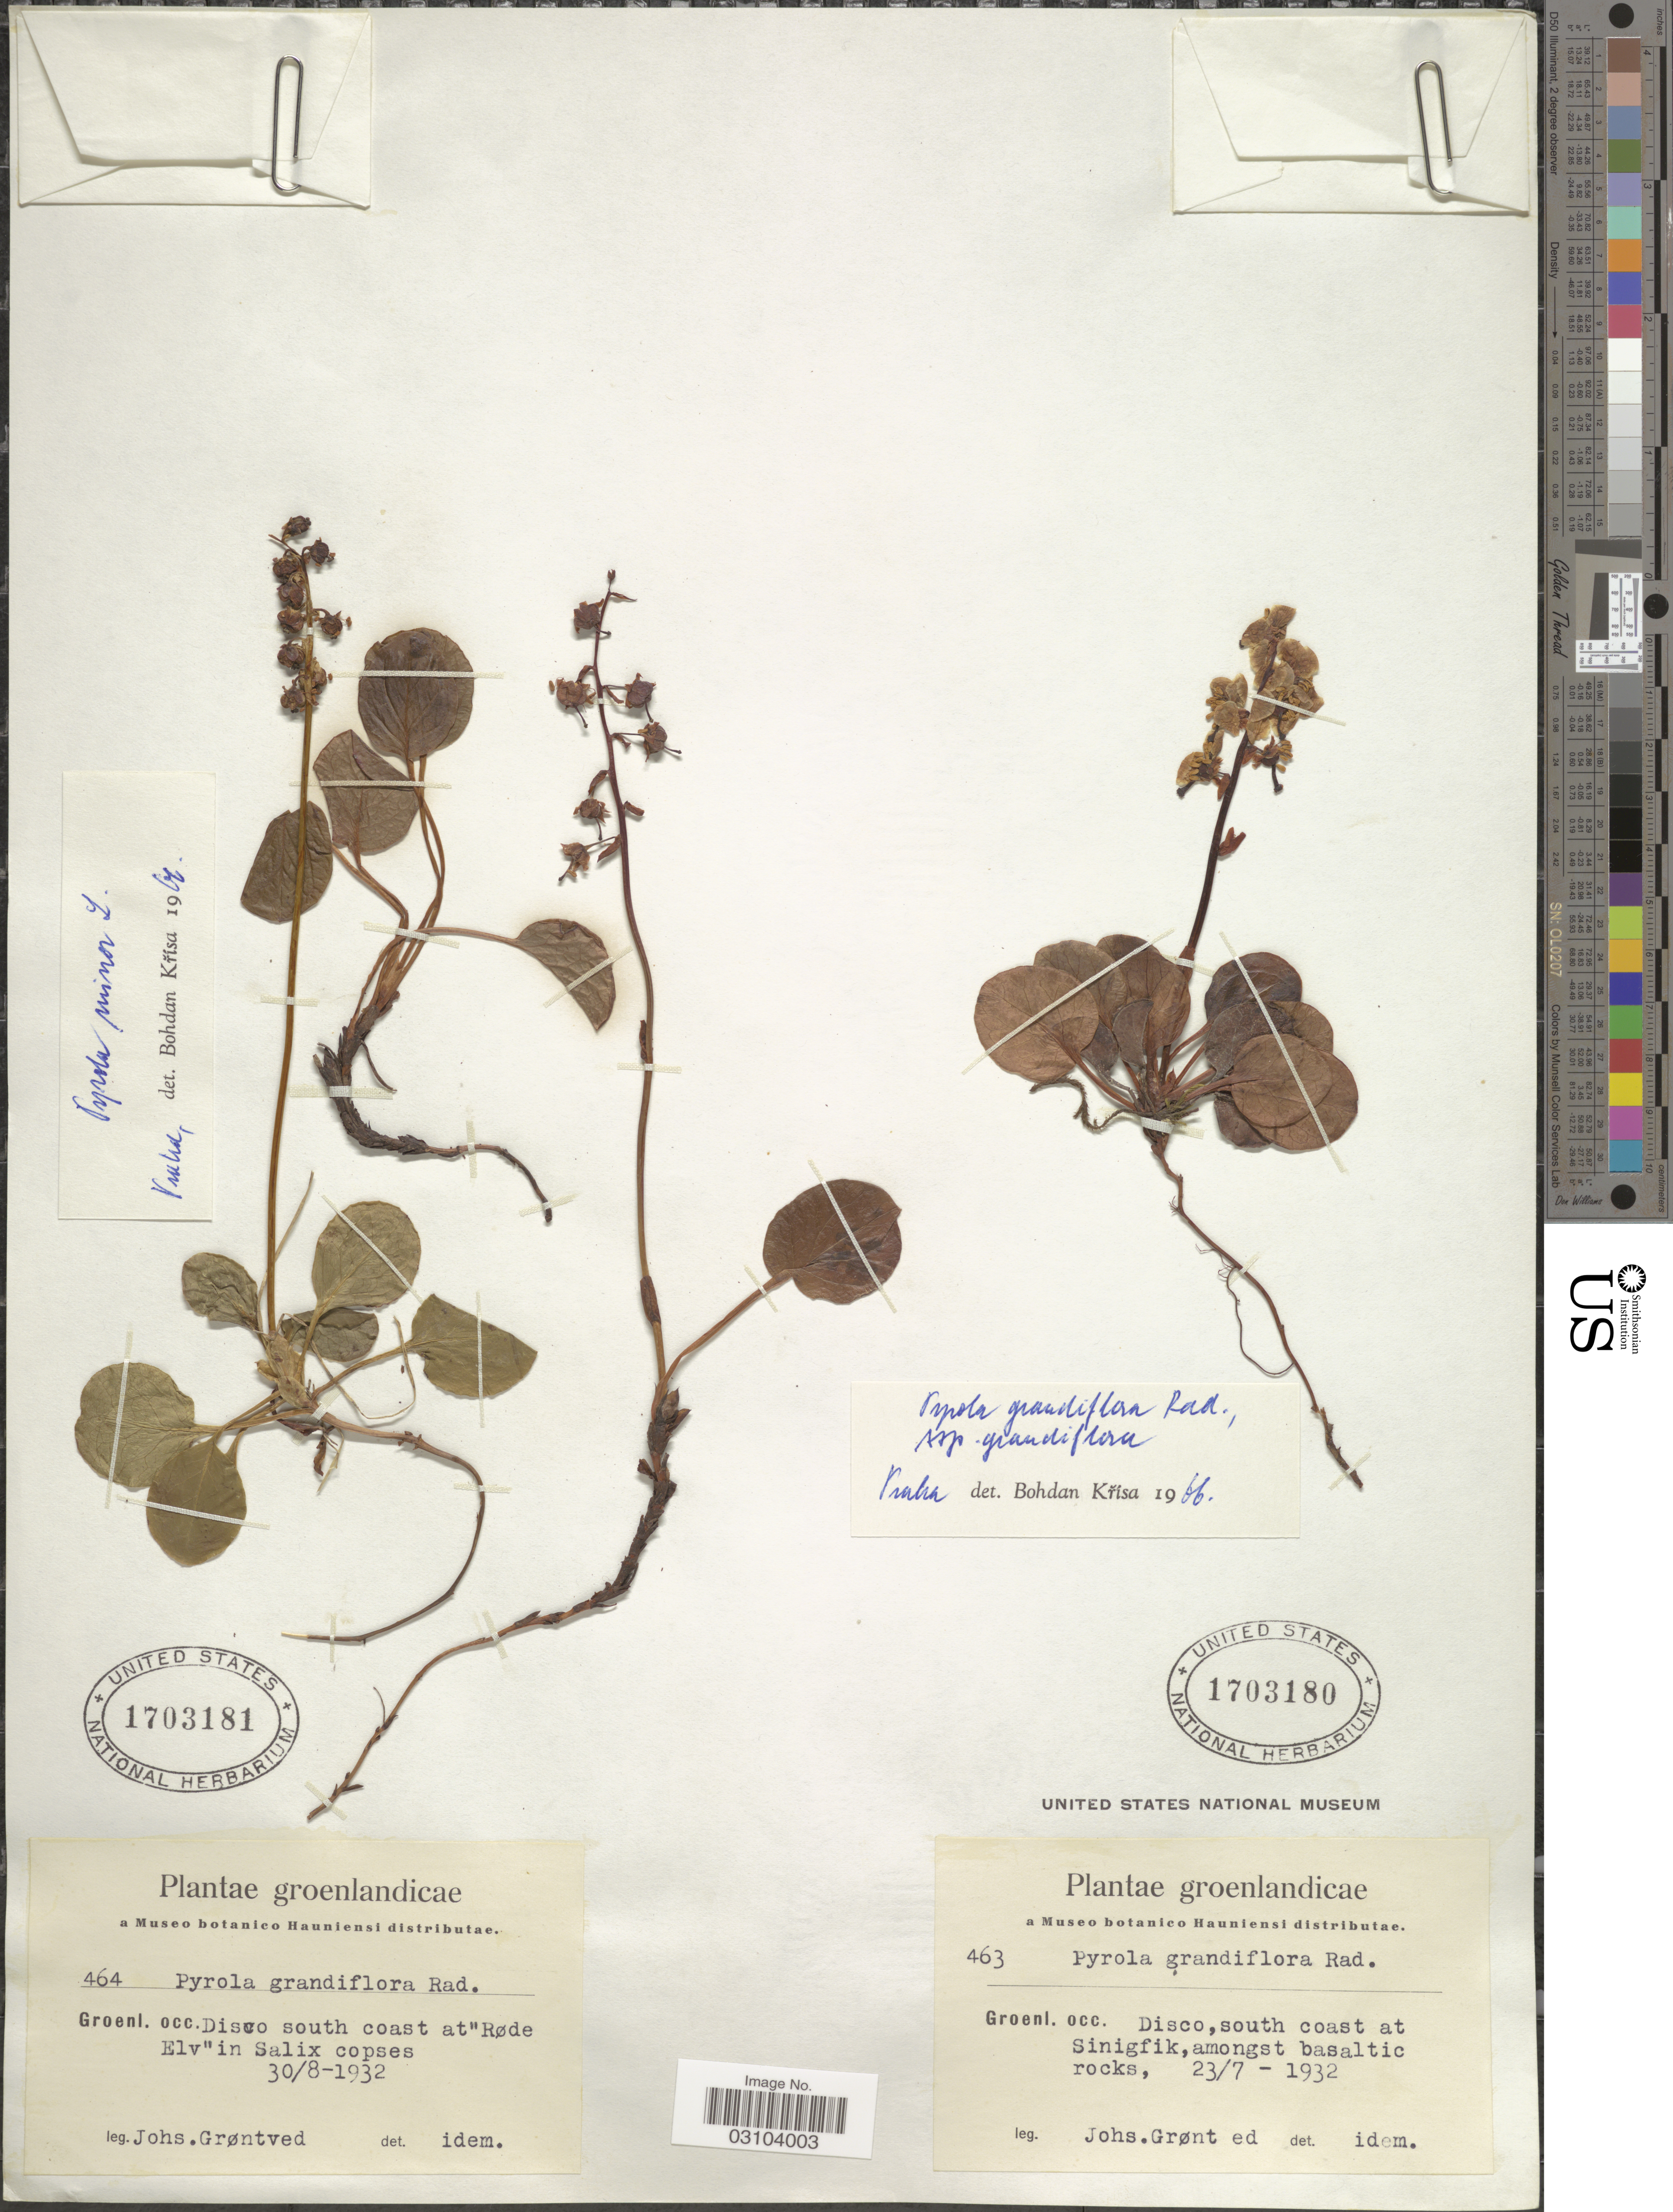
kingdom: Plantae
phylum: Tracheophyta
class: Magnoliopsida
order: Ericales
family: Ericaceae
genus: Pyrola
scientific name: Pyrola grandiflora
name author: Radius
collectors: J. Grøntved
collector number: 464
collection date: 1932-08-30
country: Greenland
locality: Groenlandicae. Groenl. occ. Disco south coast at "Røde Elv" in Salix copses.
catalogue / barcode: US 1703181-2